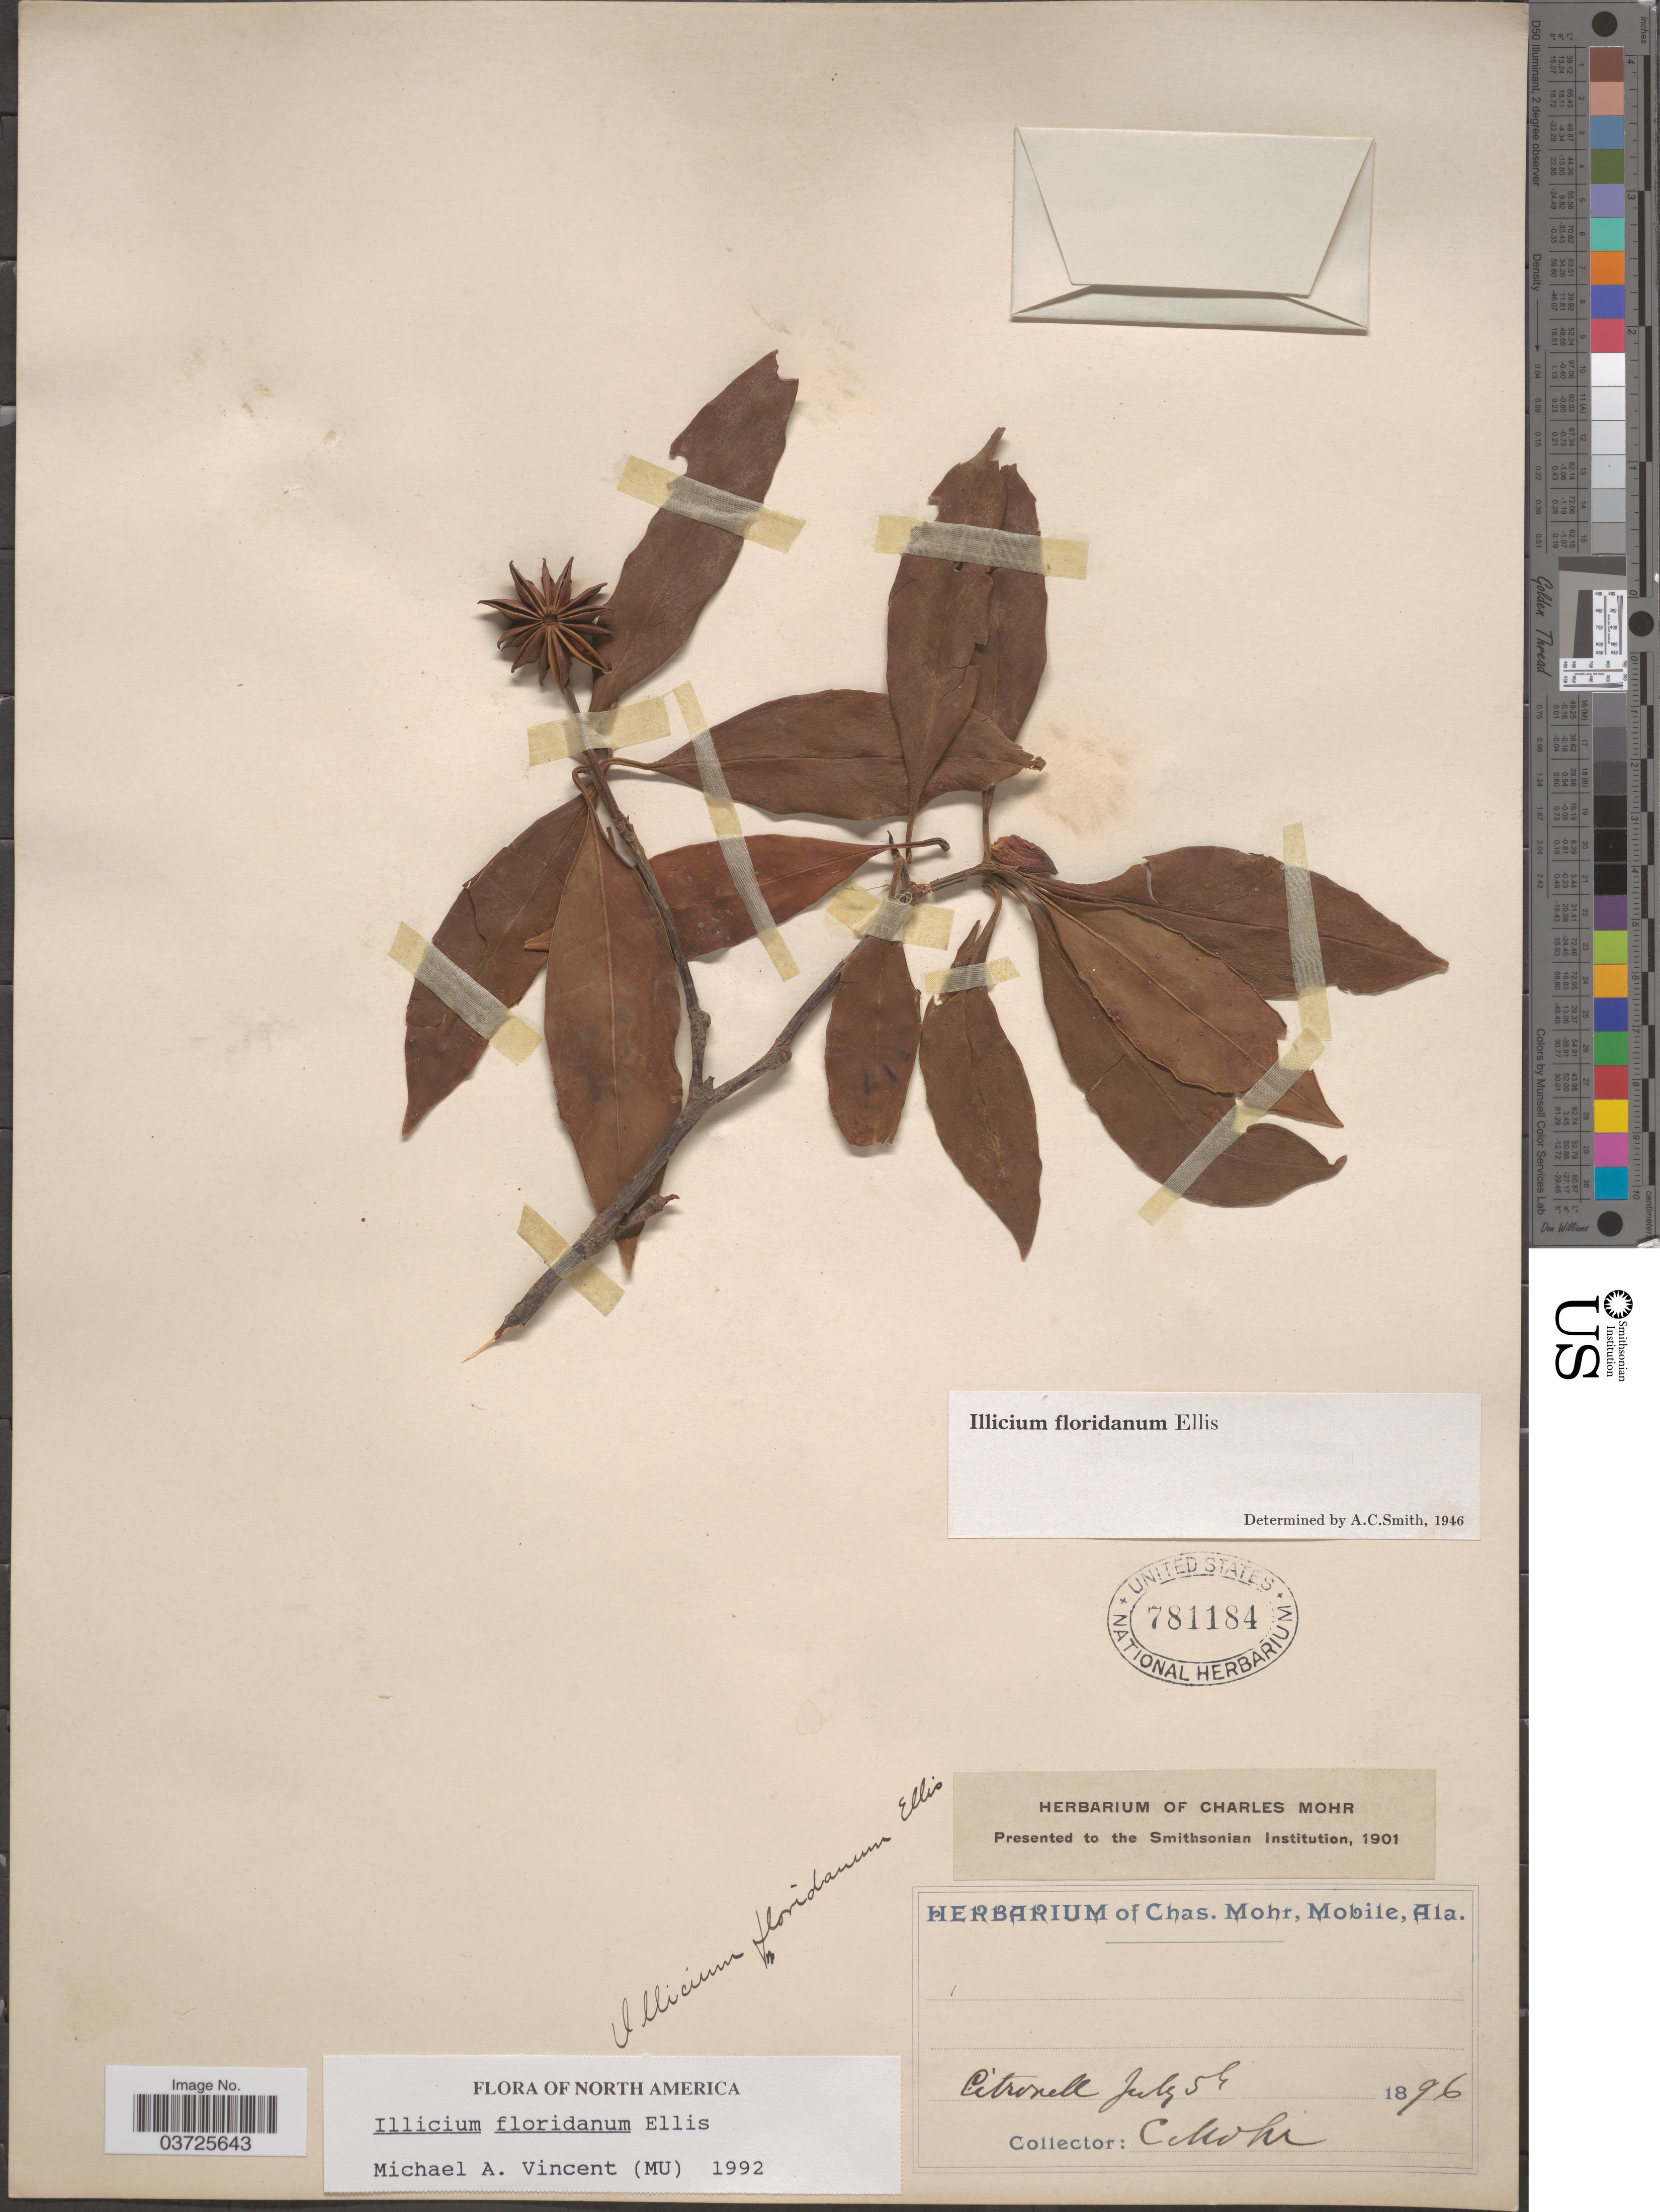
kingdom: Plantae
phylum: Tracheophyta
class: Magnoliopsida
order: Austrobaileyales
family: Schisandraceae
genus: Illicium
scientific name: Illicium floridanum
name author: J. Ellis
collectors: C. T. Mohr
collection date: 1896-07-05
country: United States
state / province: Alabama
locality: Citronell.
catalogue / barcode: US 781184